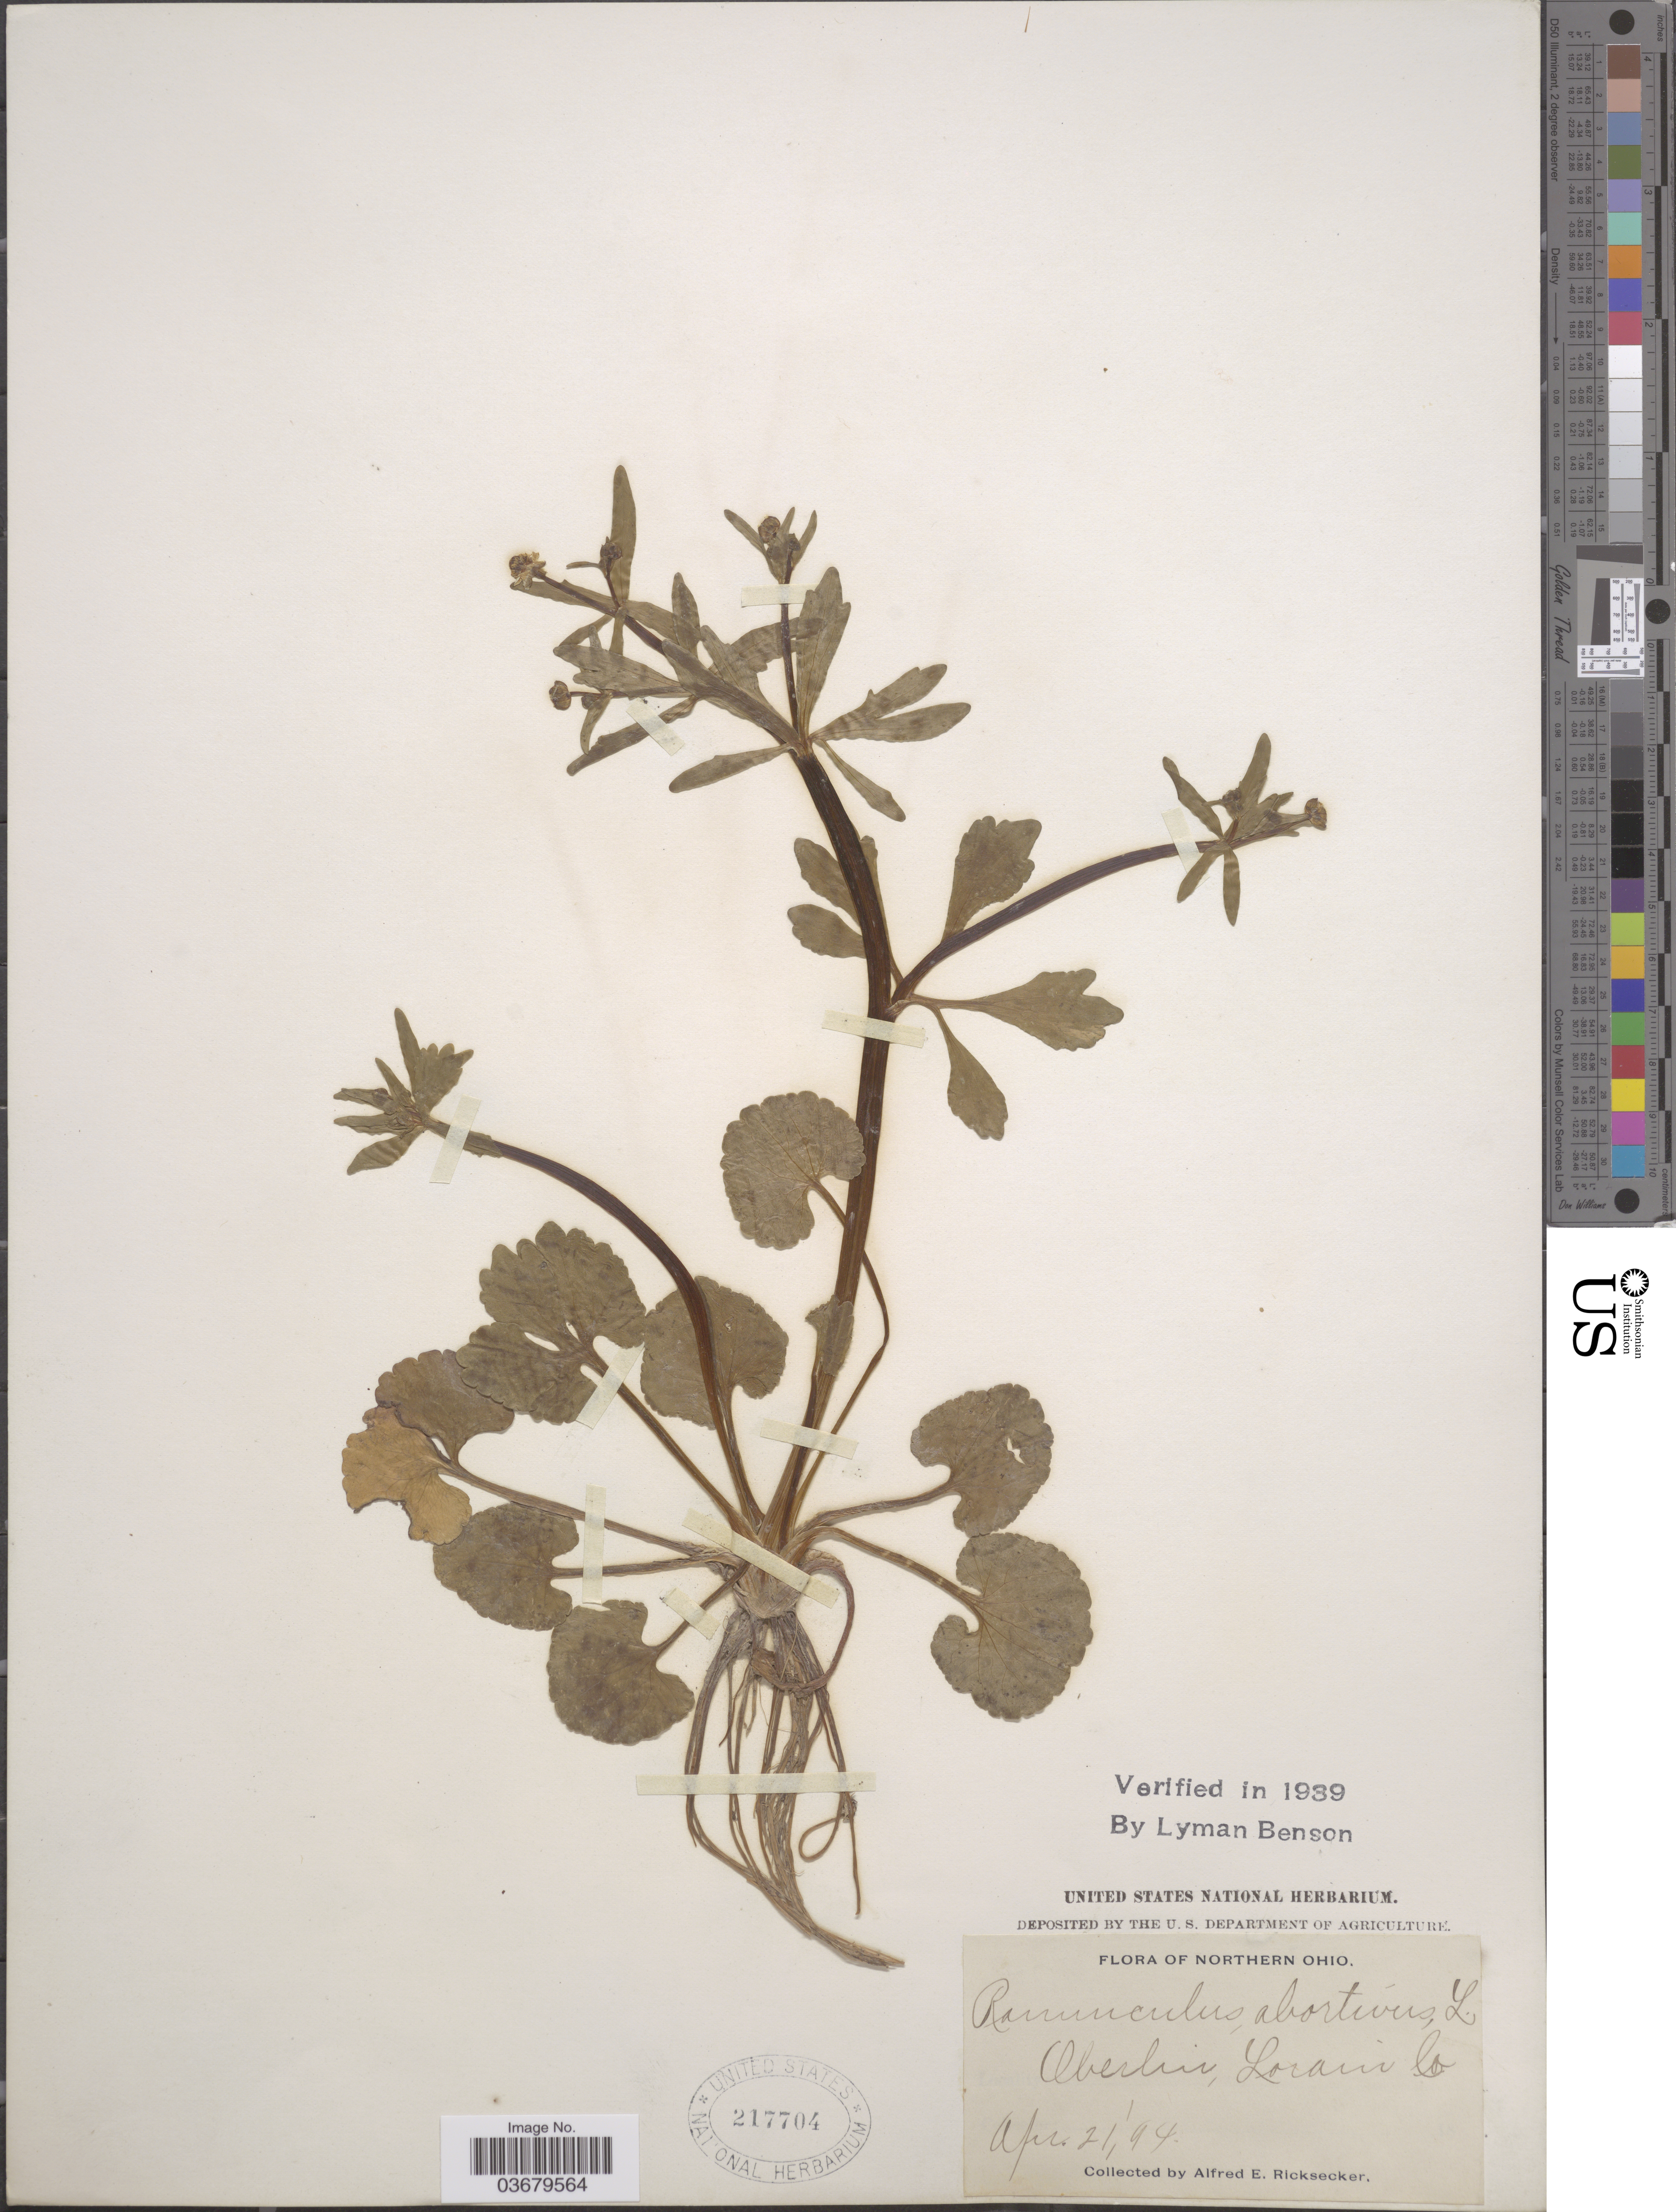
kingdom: Plantae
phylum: Tracheophyta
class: Magnoliopsida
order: Ranunculales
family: Ranunculaceae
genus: Ranunculus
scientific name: Ranunculus abortivus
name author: L.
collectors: A. E. Ricksecker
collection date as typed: Transcribed d/m/y: 21/4/94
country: United States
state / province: Ohio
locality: Northern Ohio. Oberlin, Lorain Co.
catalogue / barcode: US 217704